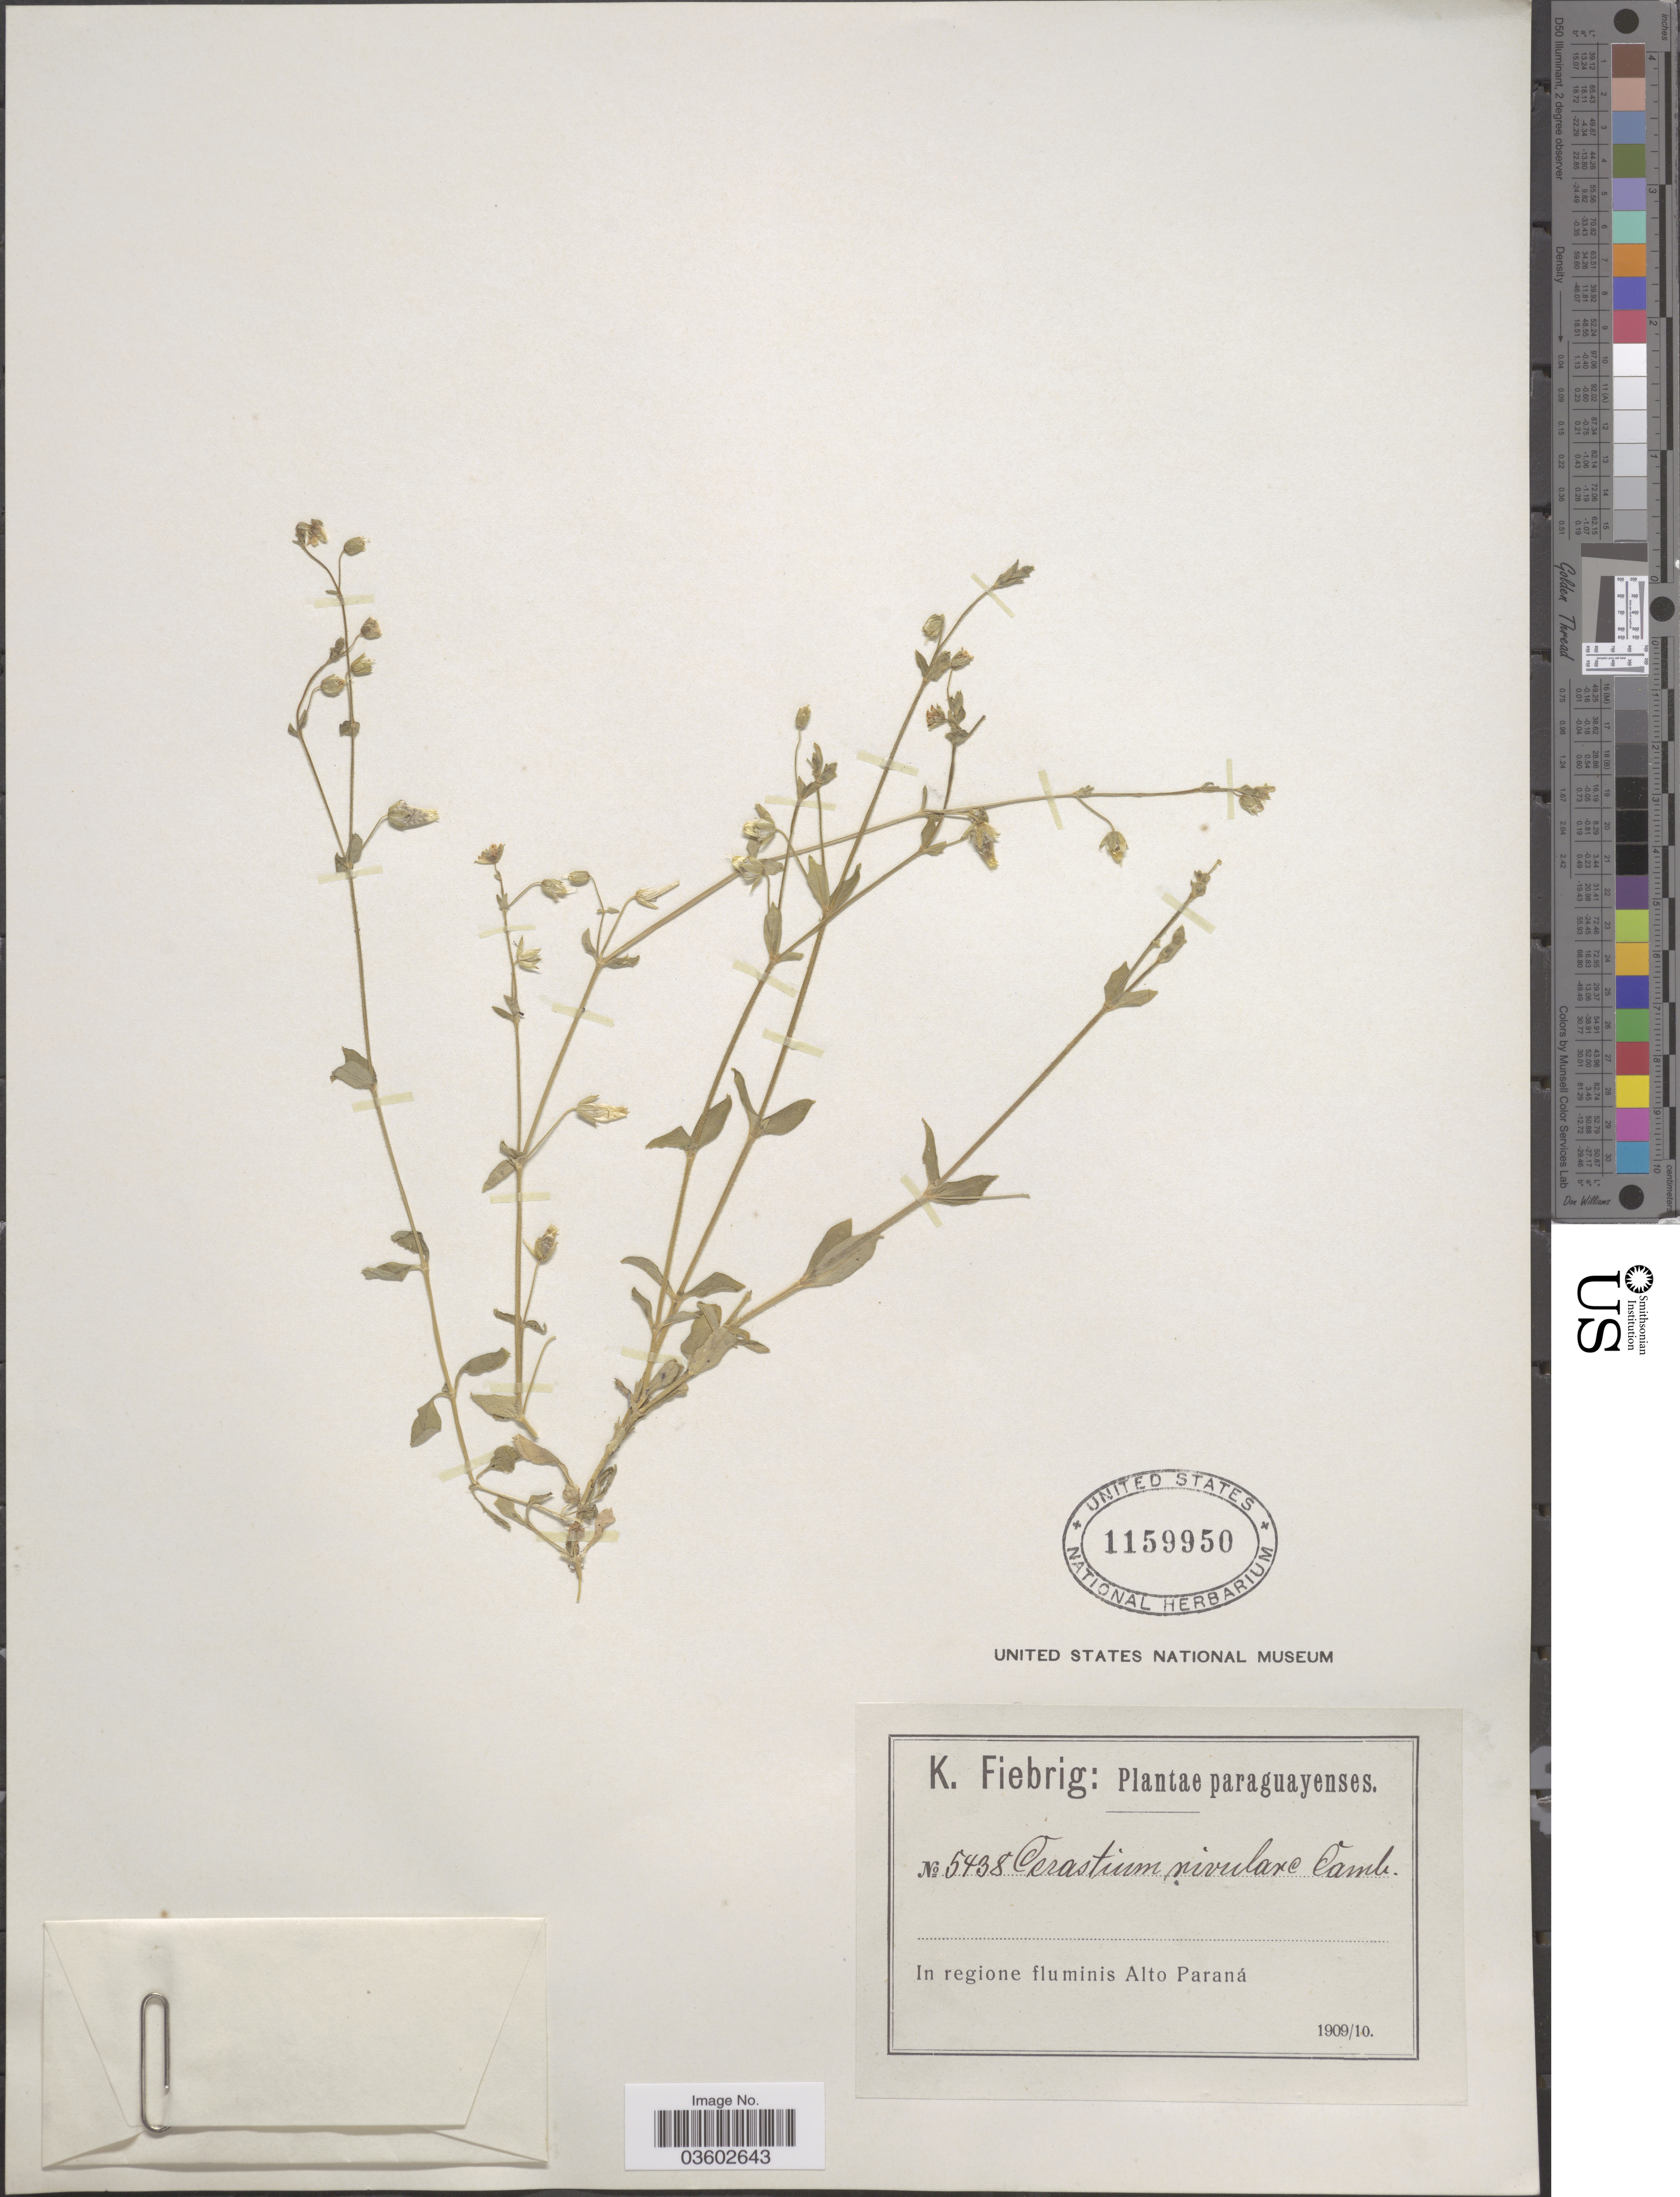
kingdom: Plantae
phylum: Tracheophyta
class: Magnoliopsida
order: Caryophyllales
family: Caryophyllaceae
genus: Cerastium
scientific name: Cerastium rivulare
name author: Cambess.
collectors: K. Fiebrig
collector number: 5438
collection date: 1909/1910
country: Paraguay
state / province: Alto Parana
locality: In regione fluminis Alto Paraná.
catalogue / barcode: US 1159950